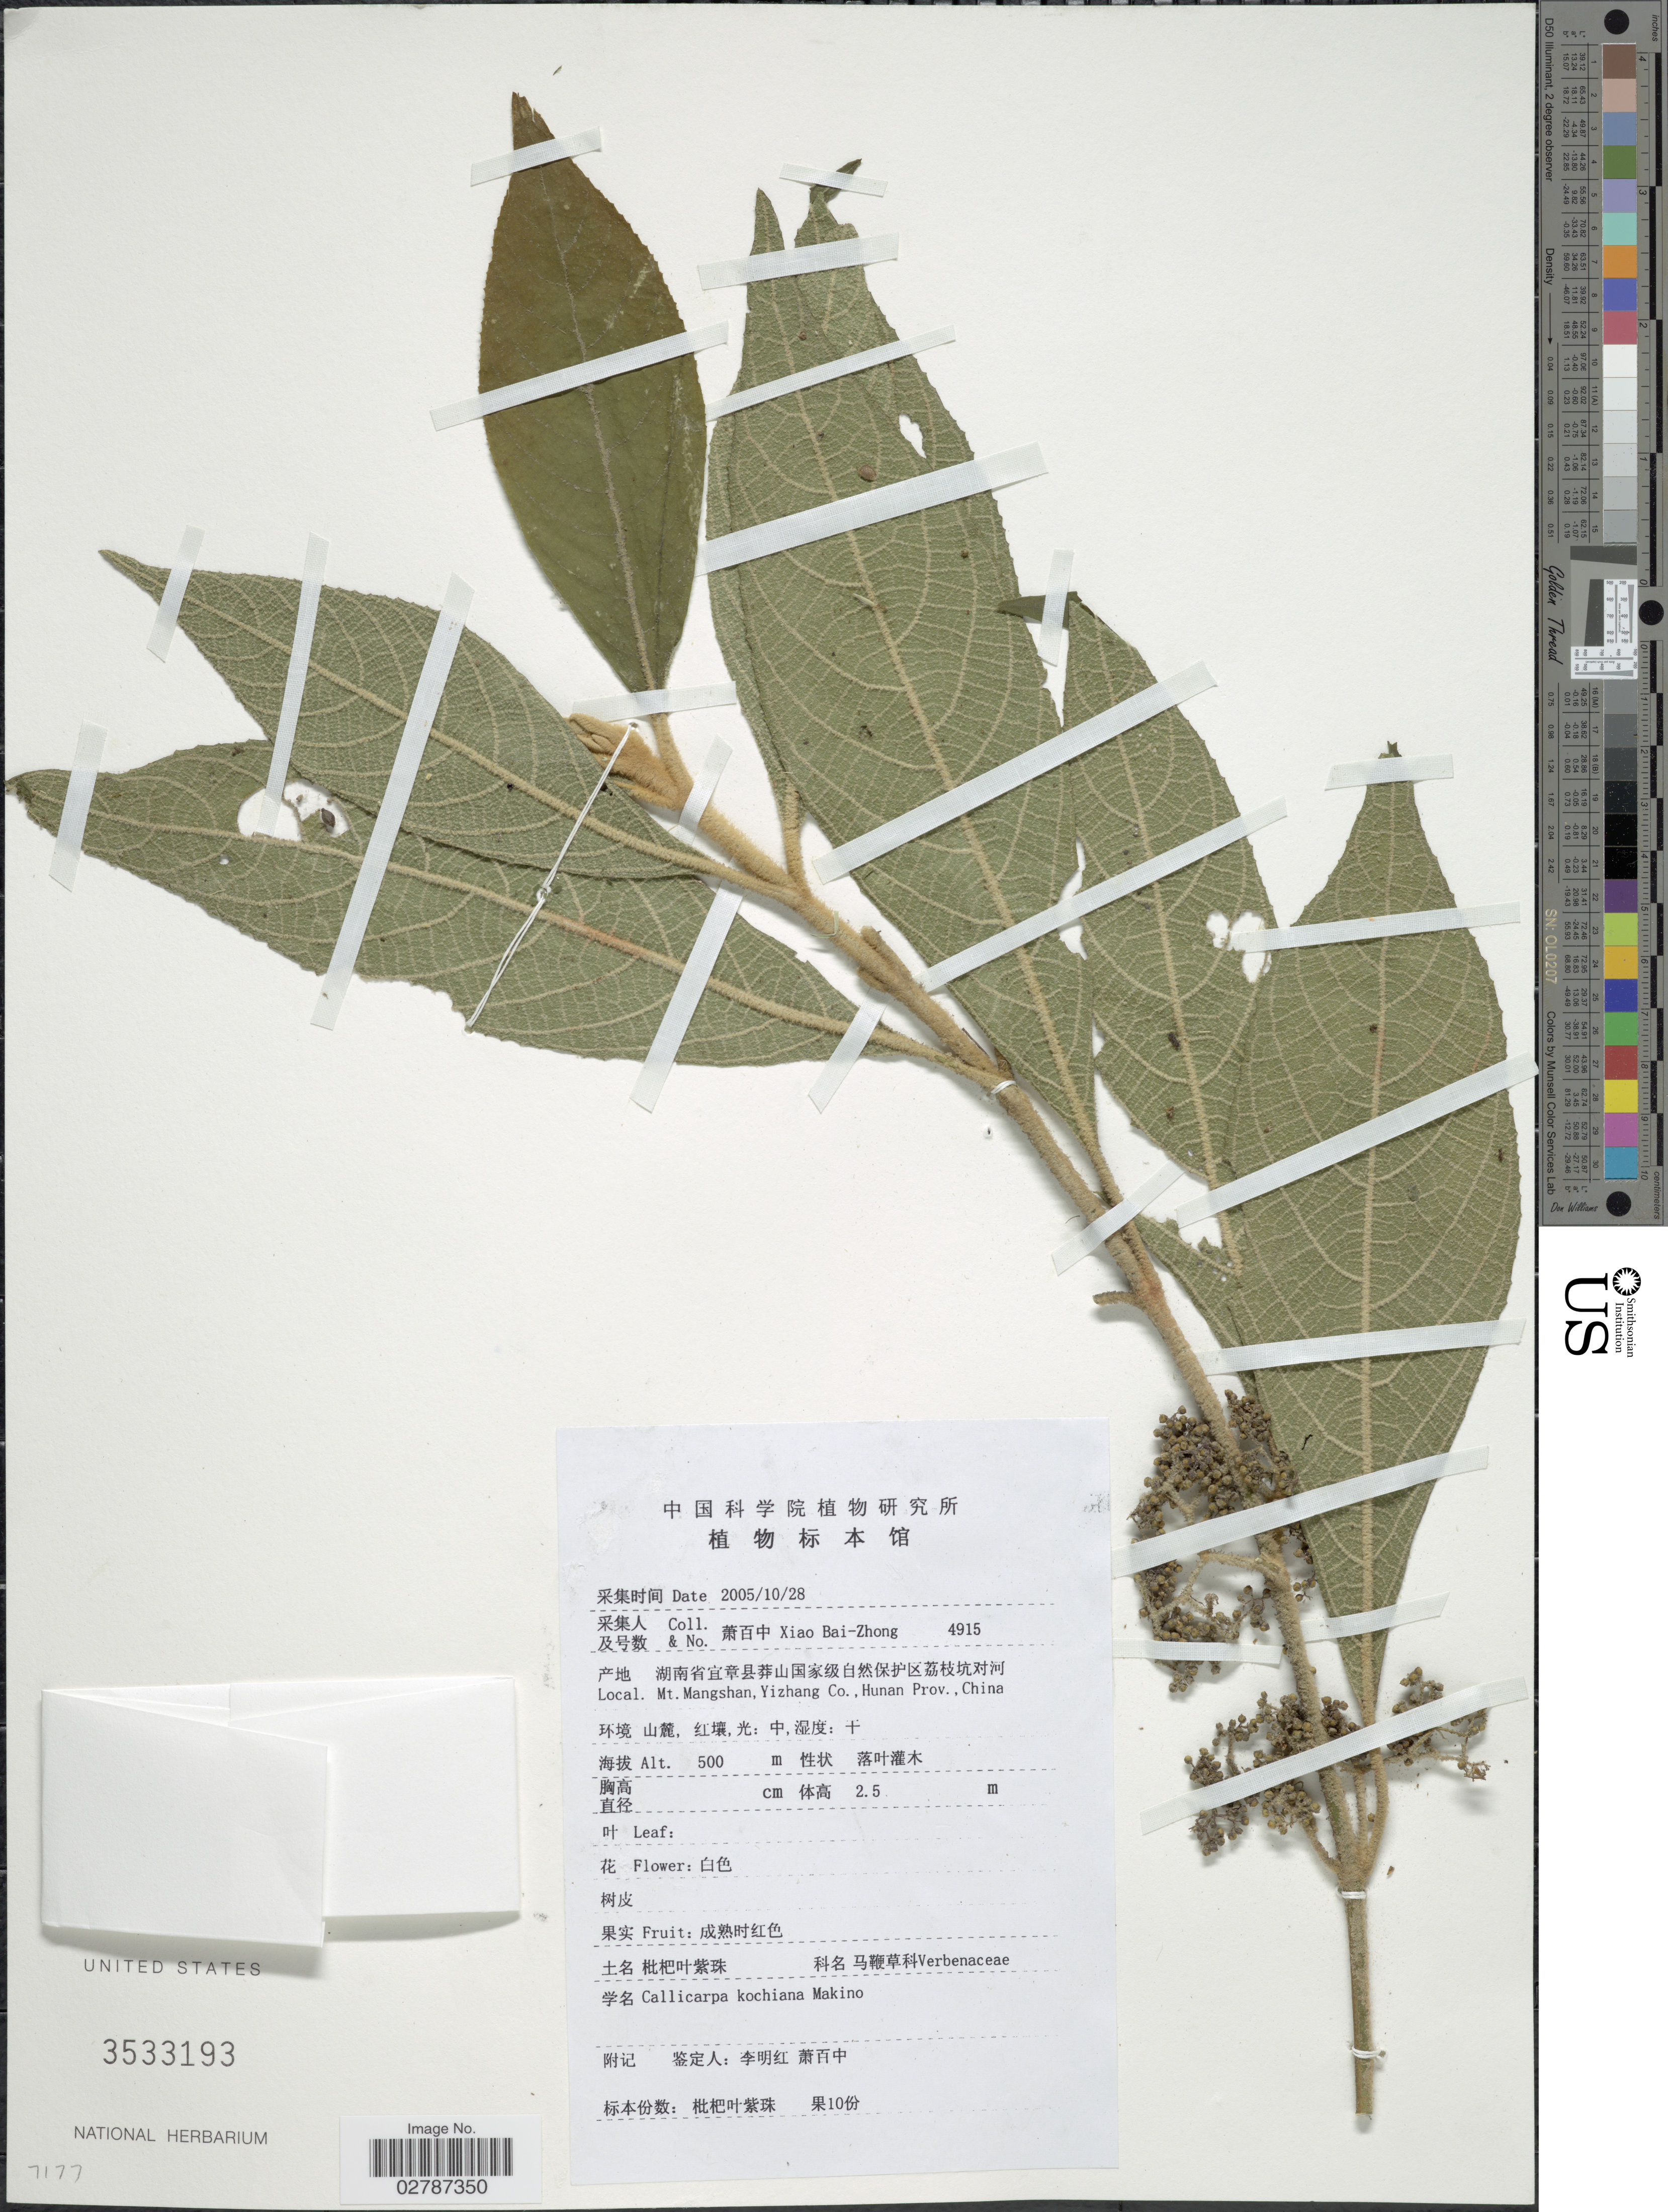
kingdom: Plantae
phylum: Tracheophyta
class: Magnoliopsida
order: Lamiales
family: Lamiaceae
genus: Callicarpa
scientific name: Callicarpa kochiana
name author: Makino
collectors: B. Z. Xiao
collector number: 4915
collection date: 2005-10-28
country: China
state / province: Hunan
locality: Mt. Mangshan, Yizhang Co.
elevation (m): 500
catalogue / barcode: US 3533193